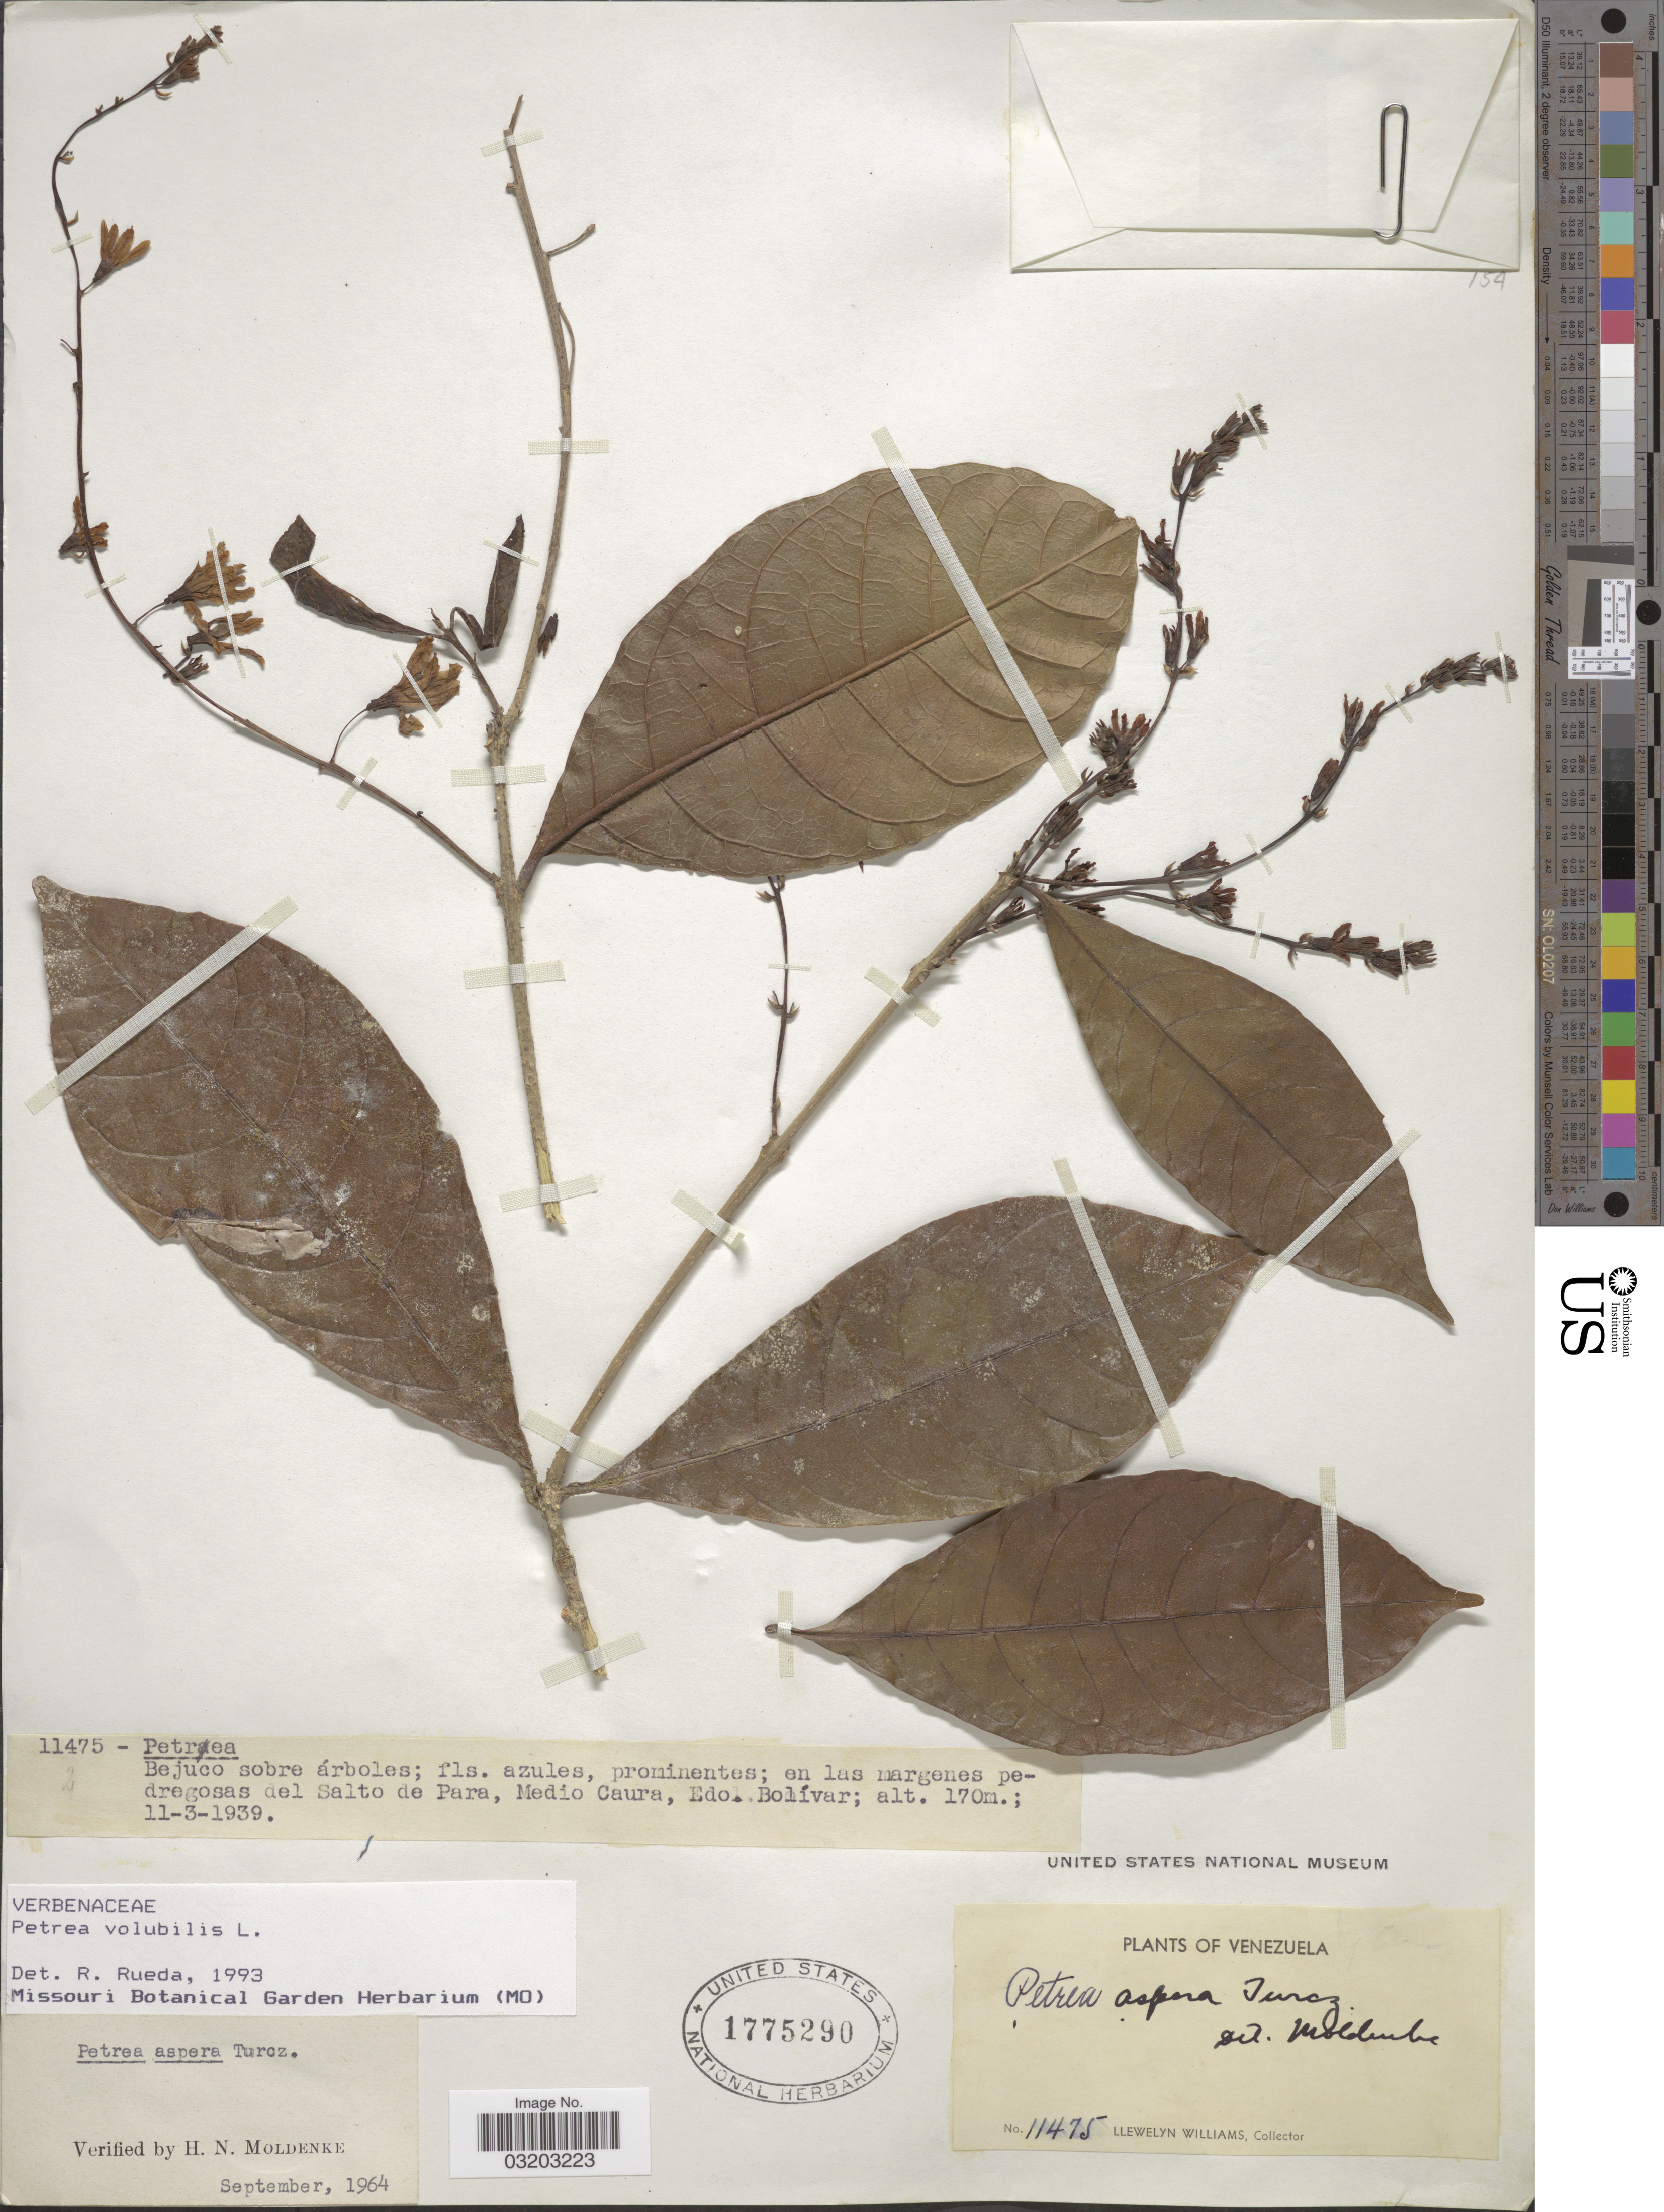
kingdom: Plantae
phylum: Tracheophyta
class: Magnoliopsida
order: Lamiales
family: Verbenaceae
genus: Petrea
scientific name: Petrea volubilis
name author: L.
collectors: Ll. Williams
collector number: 11475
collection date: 1939-03-11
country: Venezuela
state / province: Bolivar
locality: Salto de Para, Medio Caura.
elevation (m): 170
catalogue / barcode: US 1775290